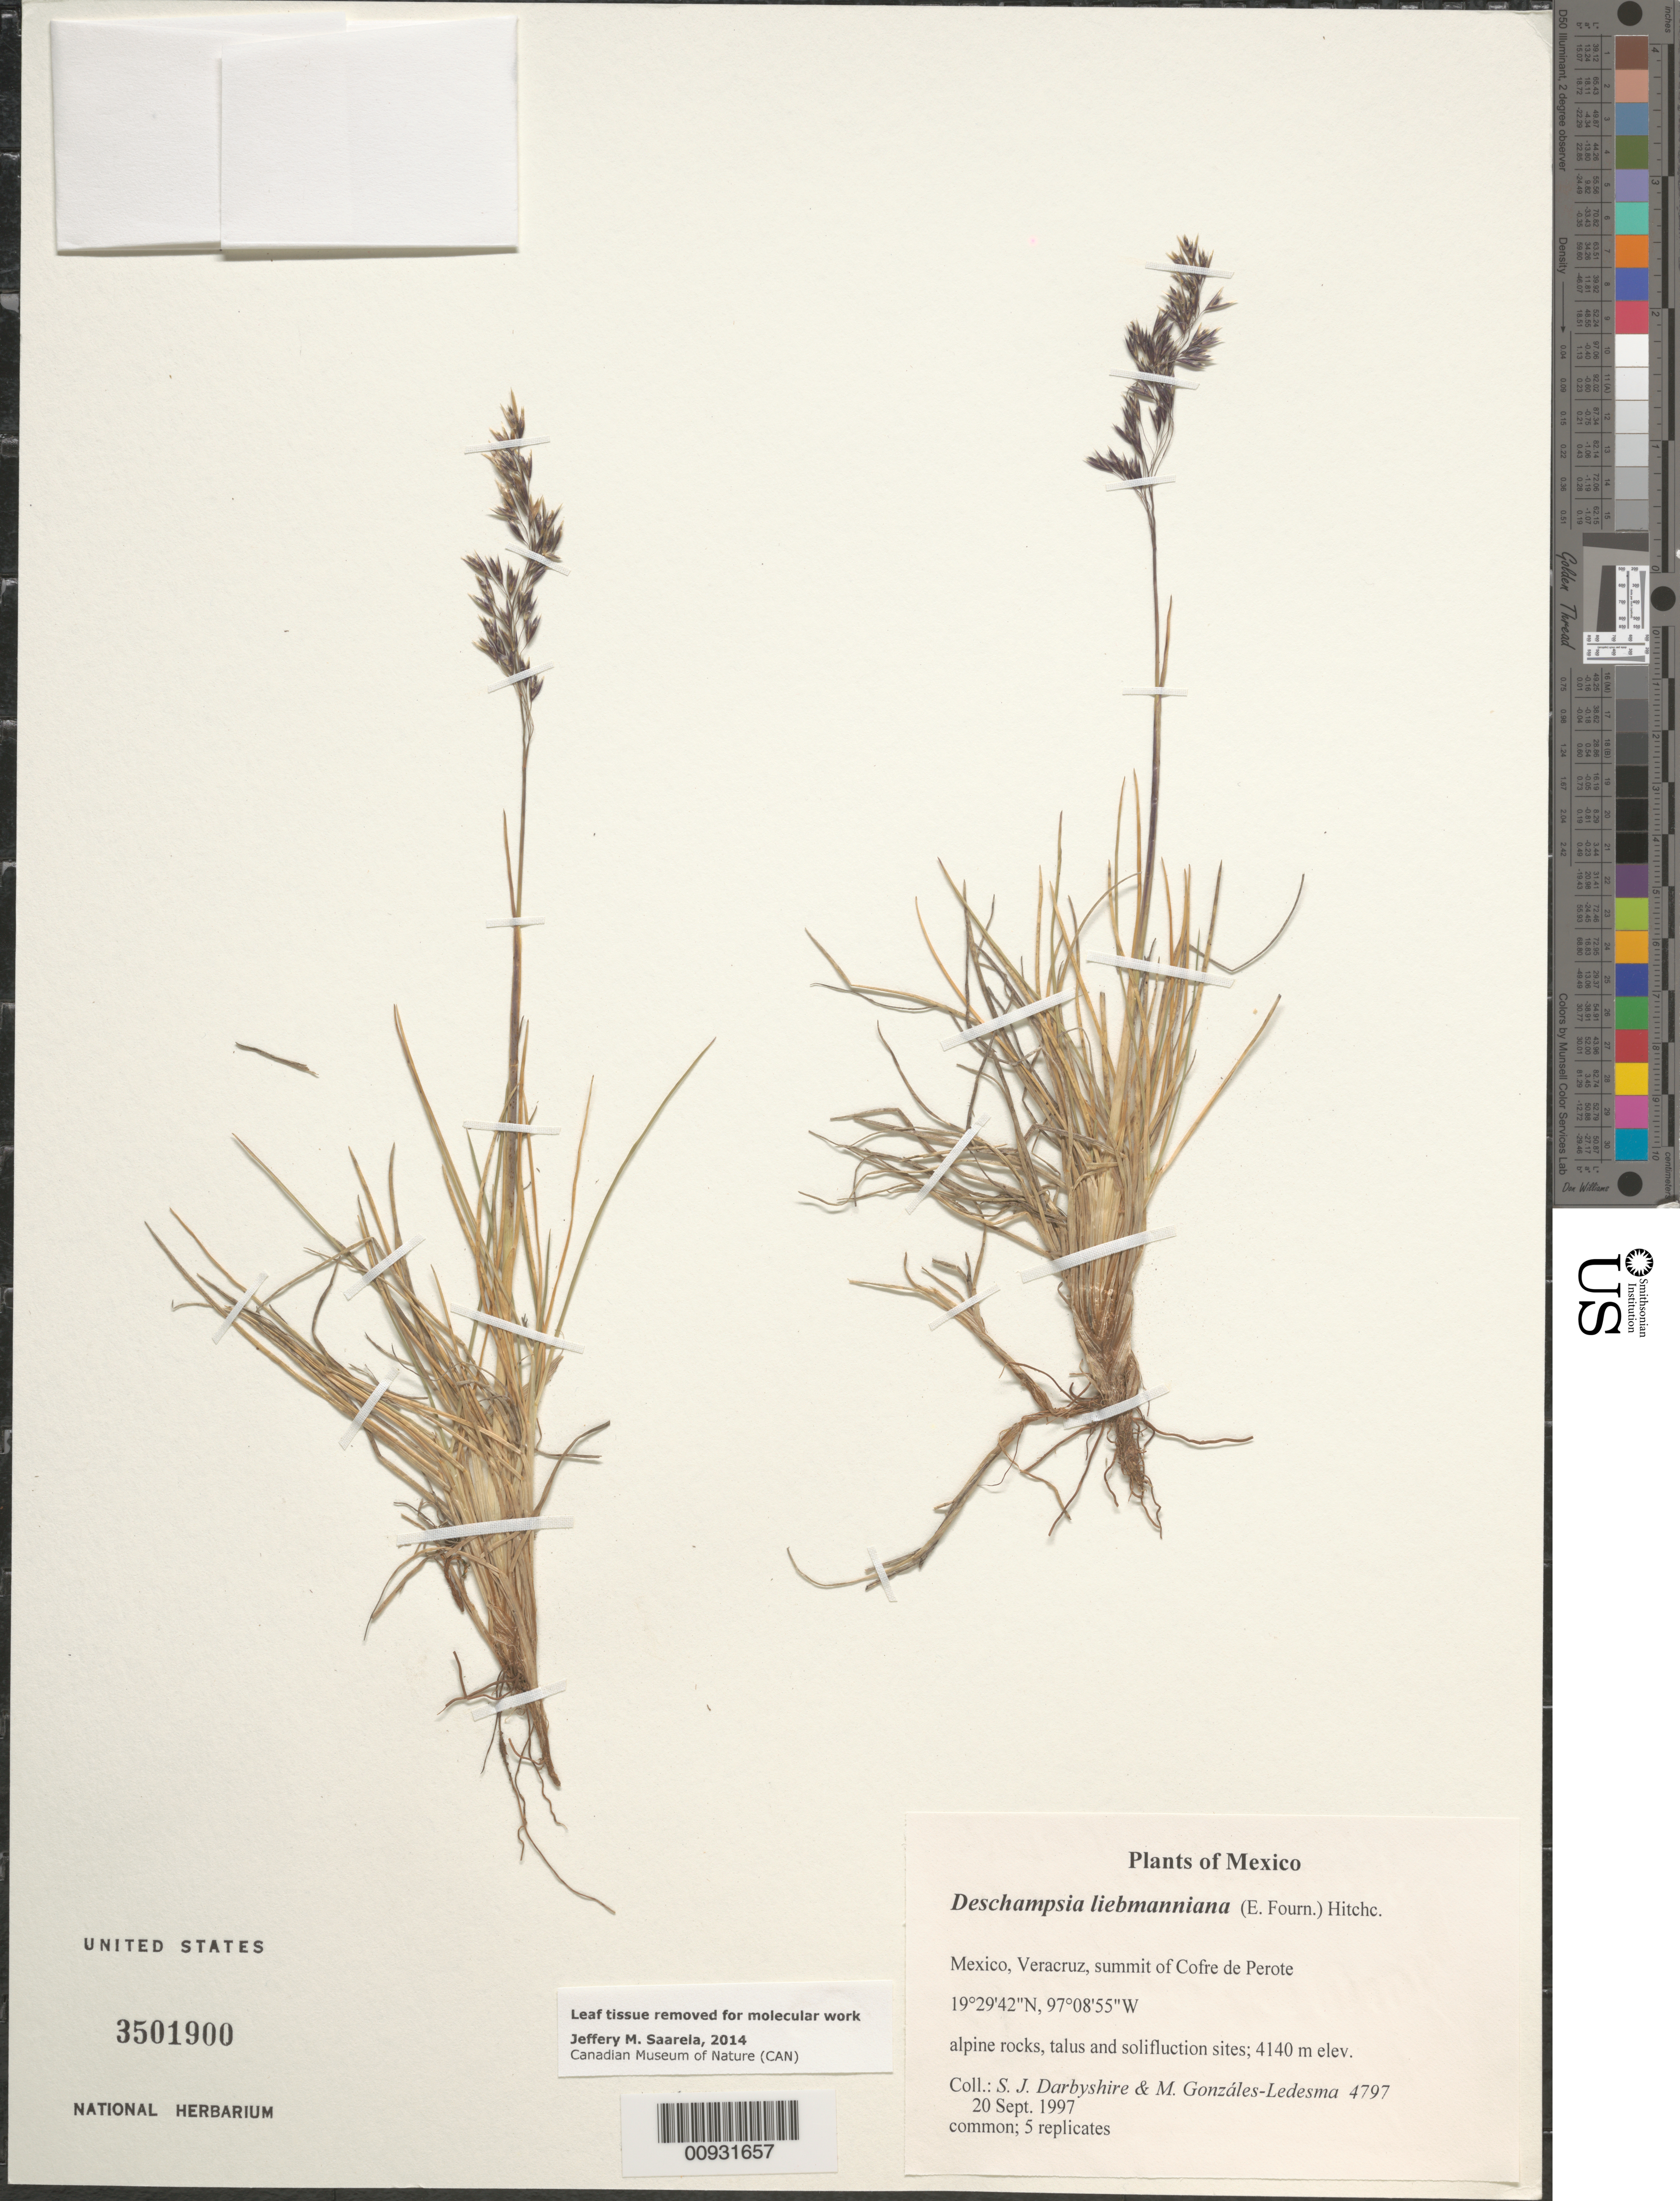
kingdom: Plantae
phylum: Tracheophyta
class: Liliopsida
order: Poales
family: Poaceae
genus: Deschampsia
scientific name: Deschampsia liebmanniana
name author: (E. Fourn.) Hitchc.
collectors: S. Darbyshire & M. González-Ledesma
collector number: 4797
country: Mexico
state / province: Veracruz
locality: Summit of Cofre de Perote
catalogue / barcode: US 3501900